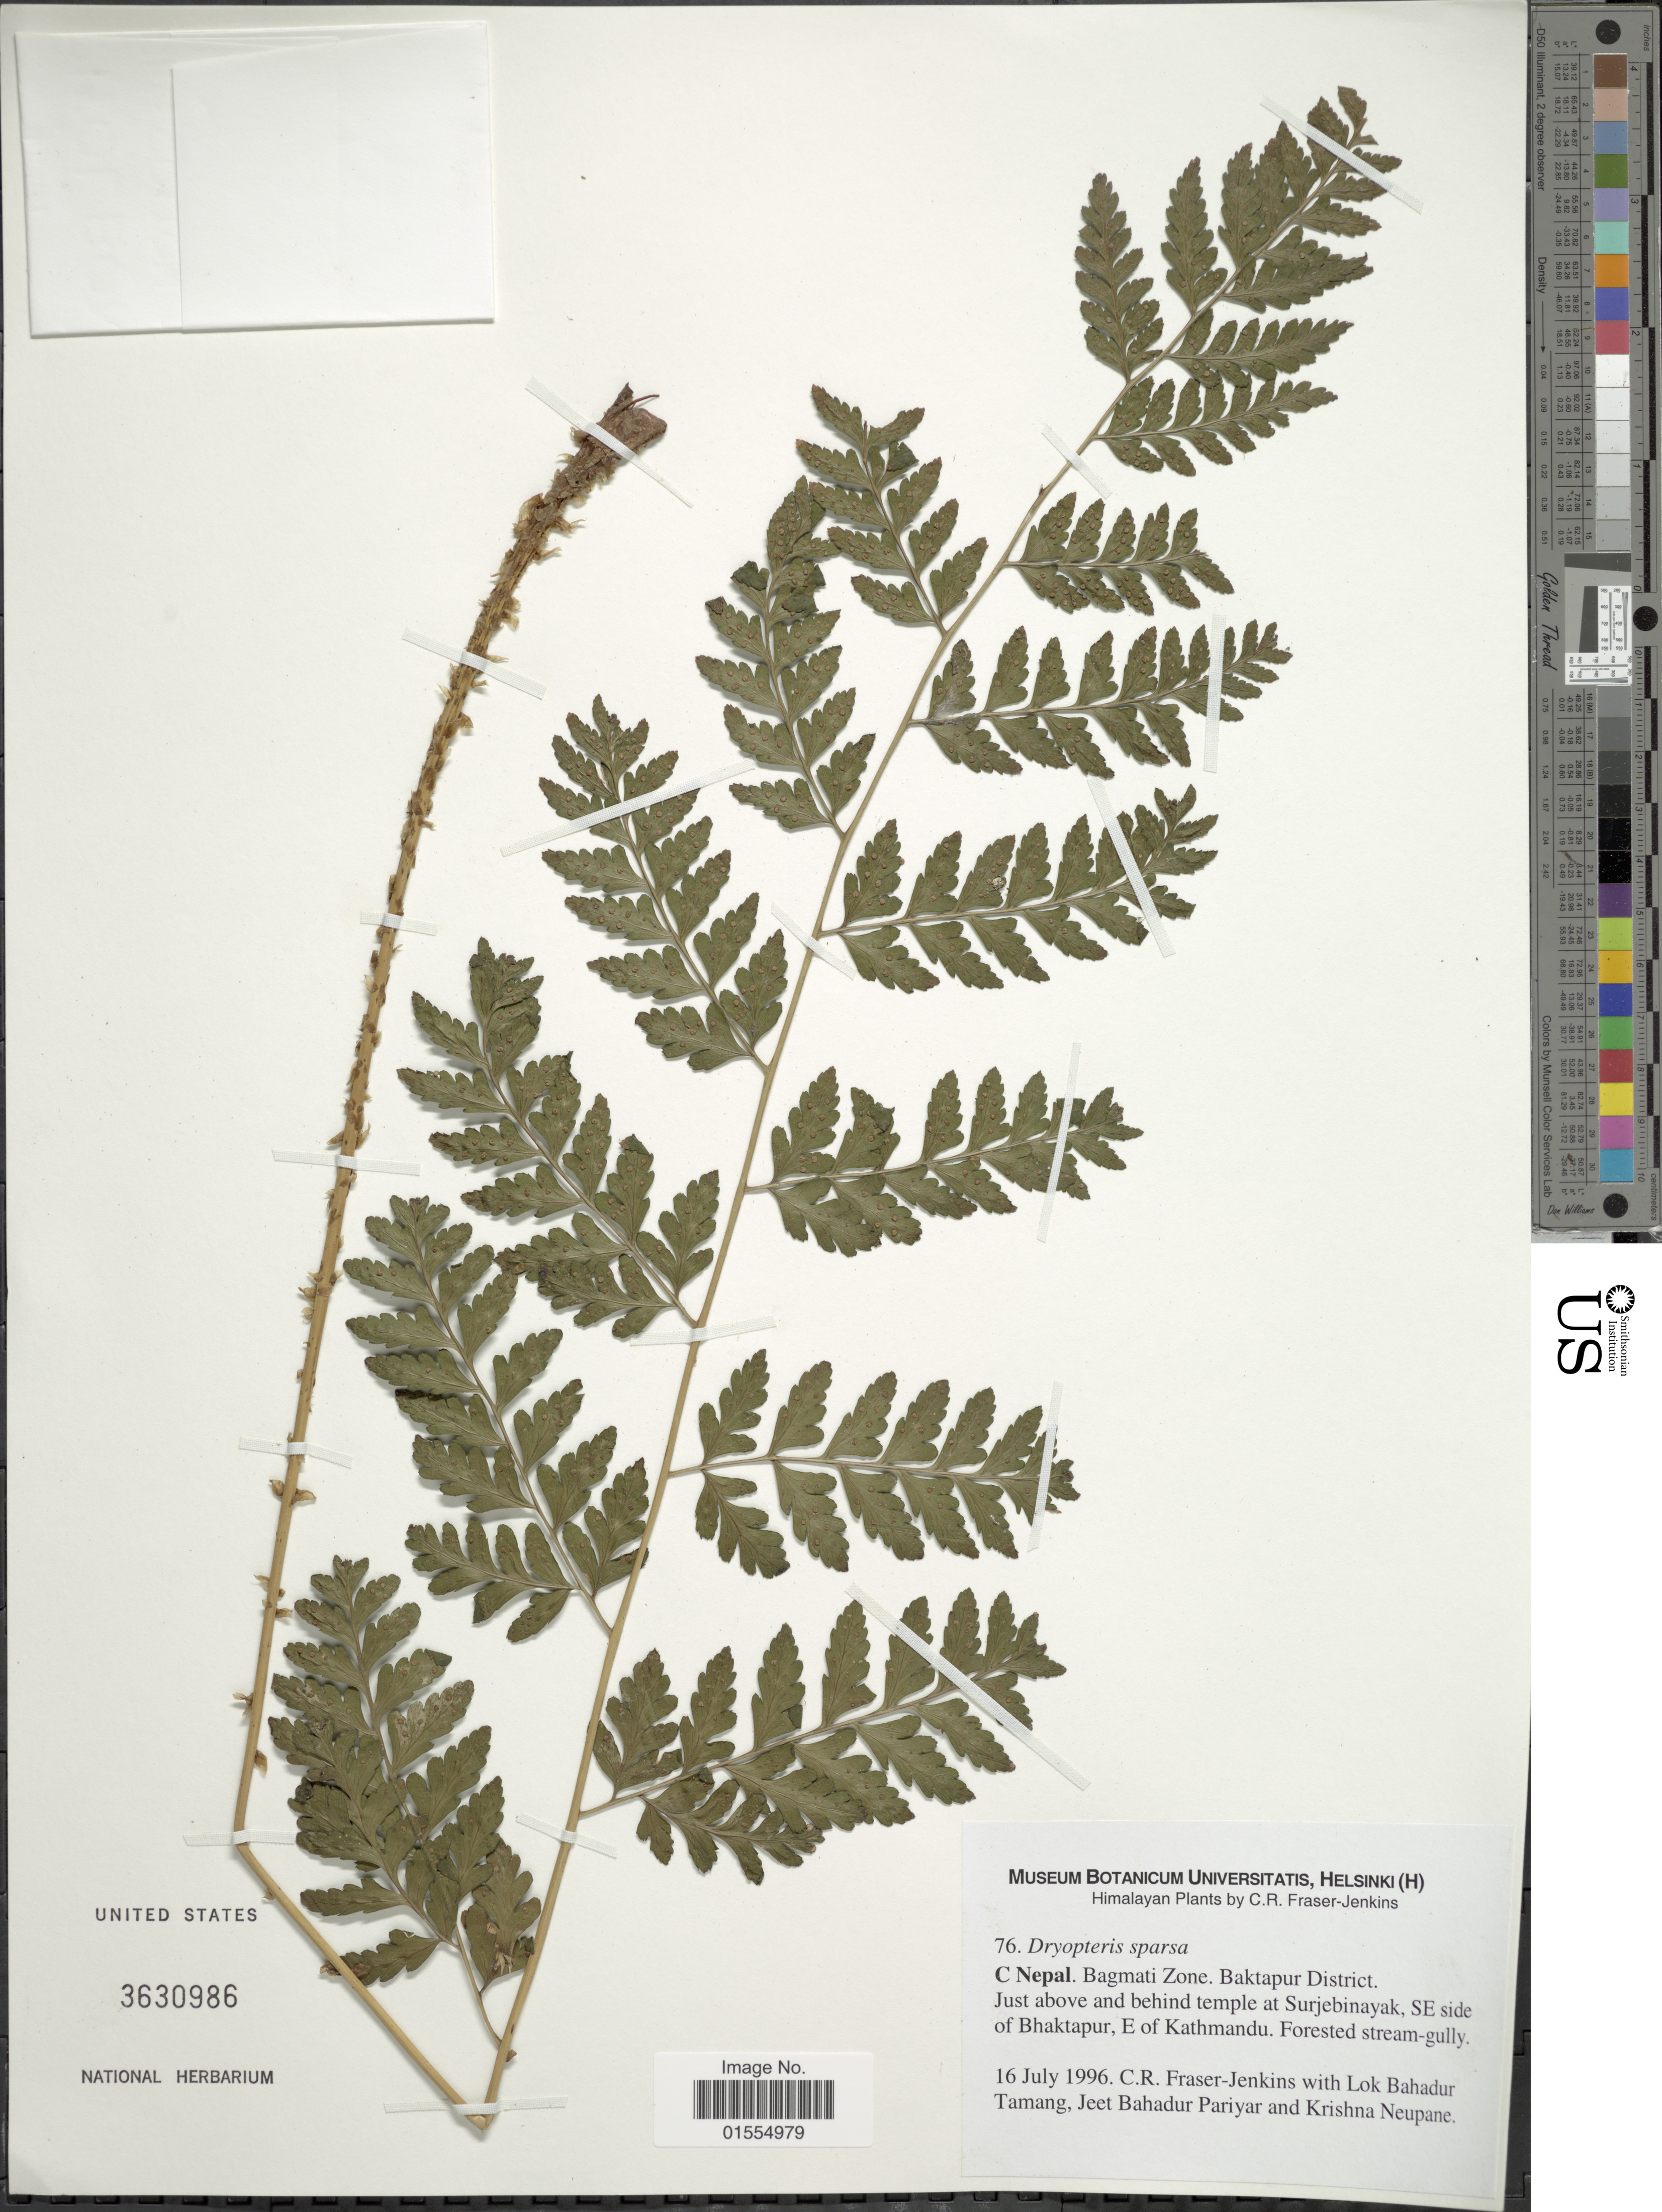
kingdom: Plantae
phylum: Tracheophyta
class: Polypodiopsida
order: Polypodiales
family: Dryopteridaceae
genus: Dryopteris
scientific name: Dryopteris sparsa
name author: (D. Don) Kuntze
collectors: C. R. Fraser-Jenkins, L. Tamang, J. Pariyar & K. Neupane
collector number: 76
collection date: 1996-07-16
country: Nepal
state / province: Bagmati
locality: C. Nepal, Bagmati Zone, Baktapur District, just above and behind temple at Surjebinayak, SE side of Bhaktapur, E of Kathmandu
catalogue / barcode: US 3630986